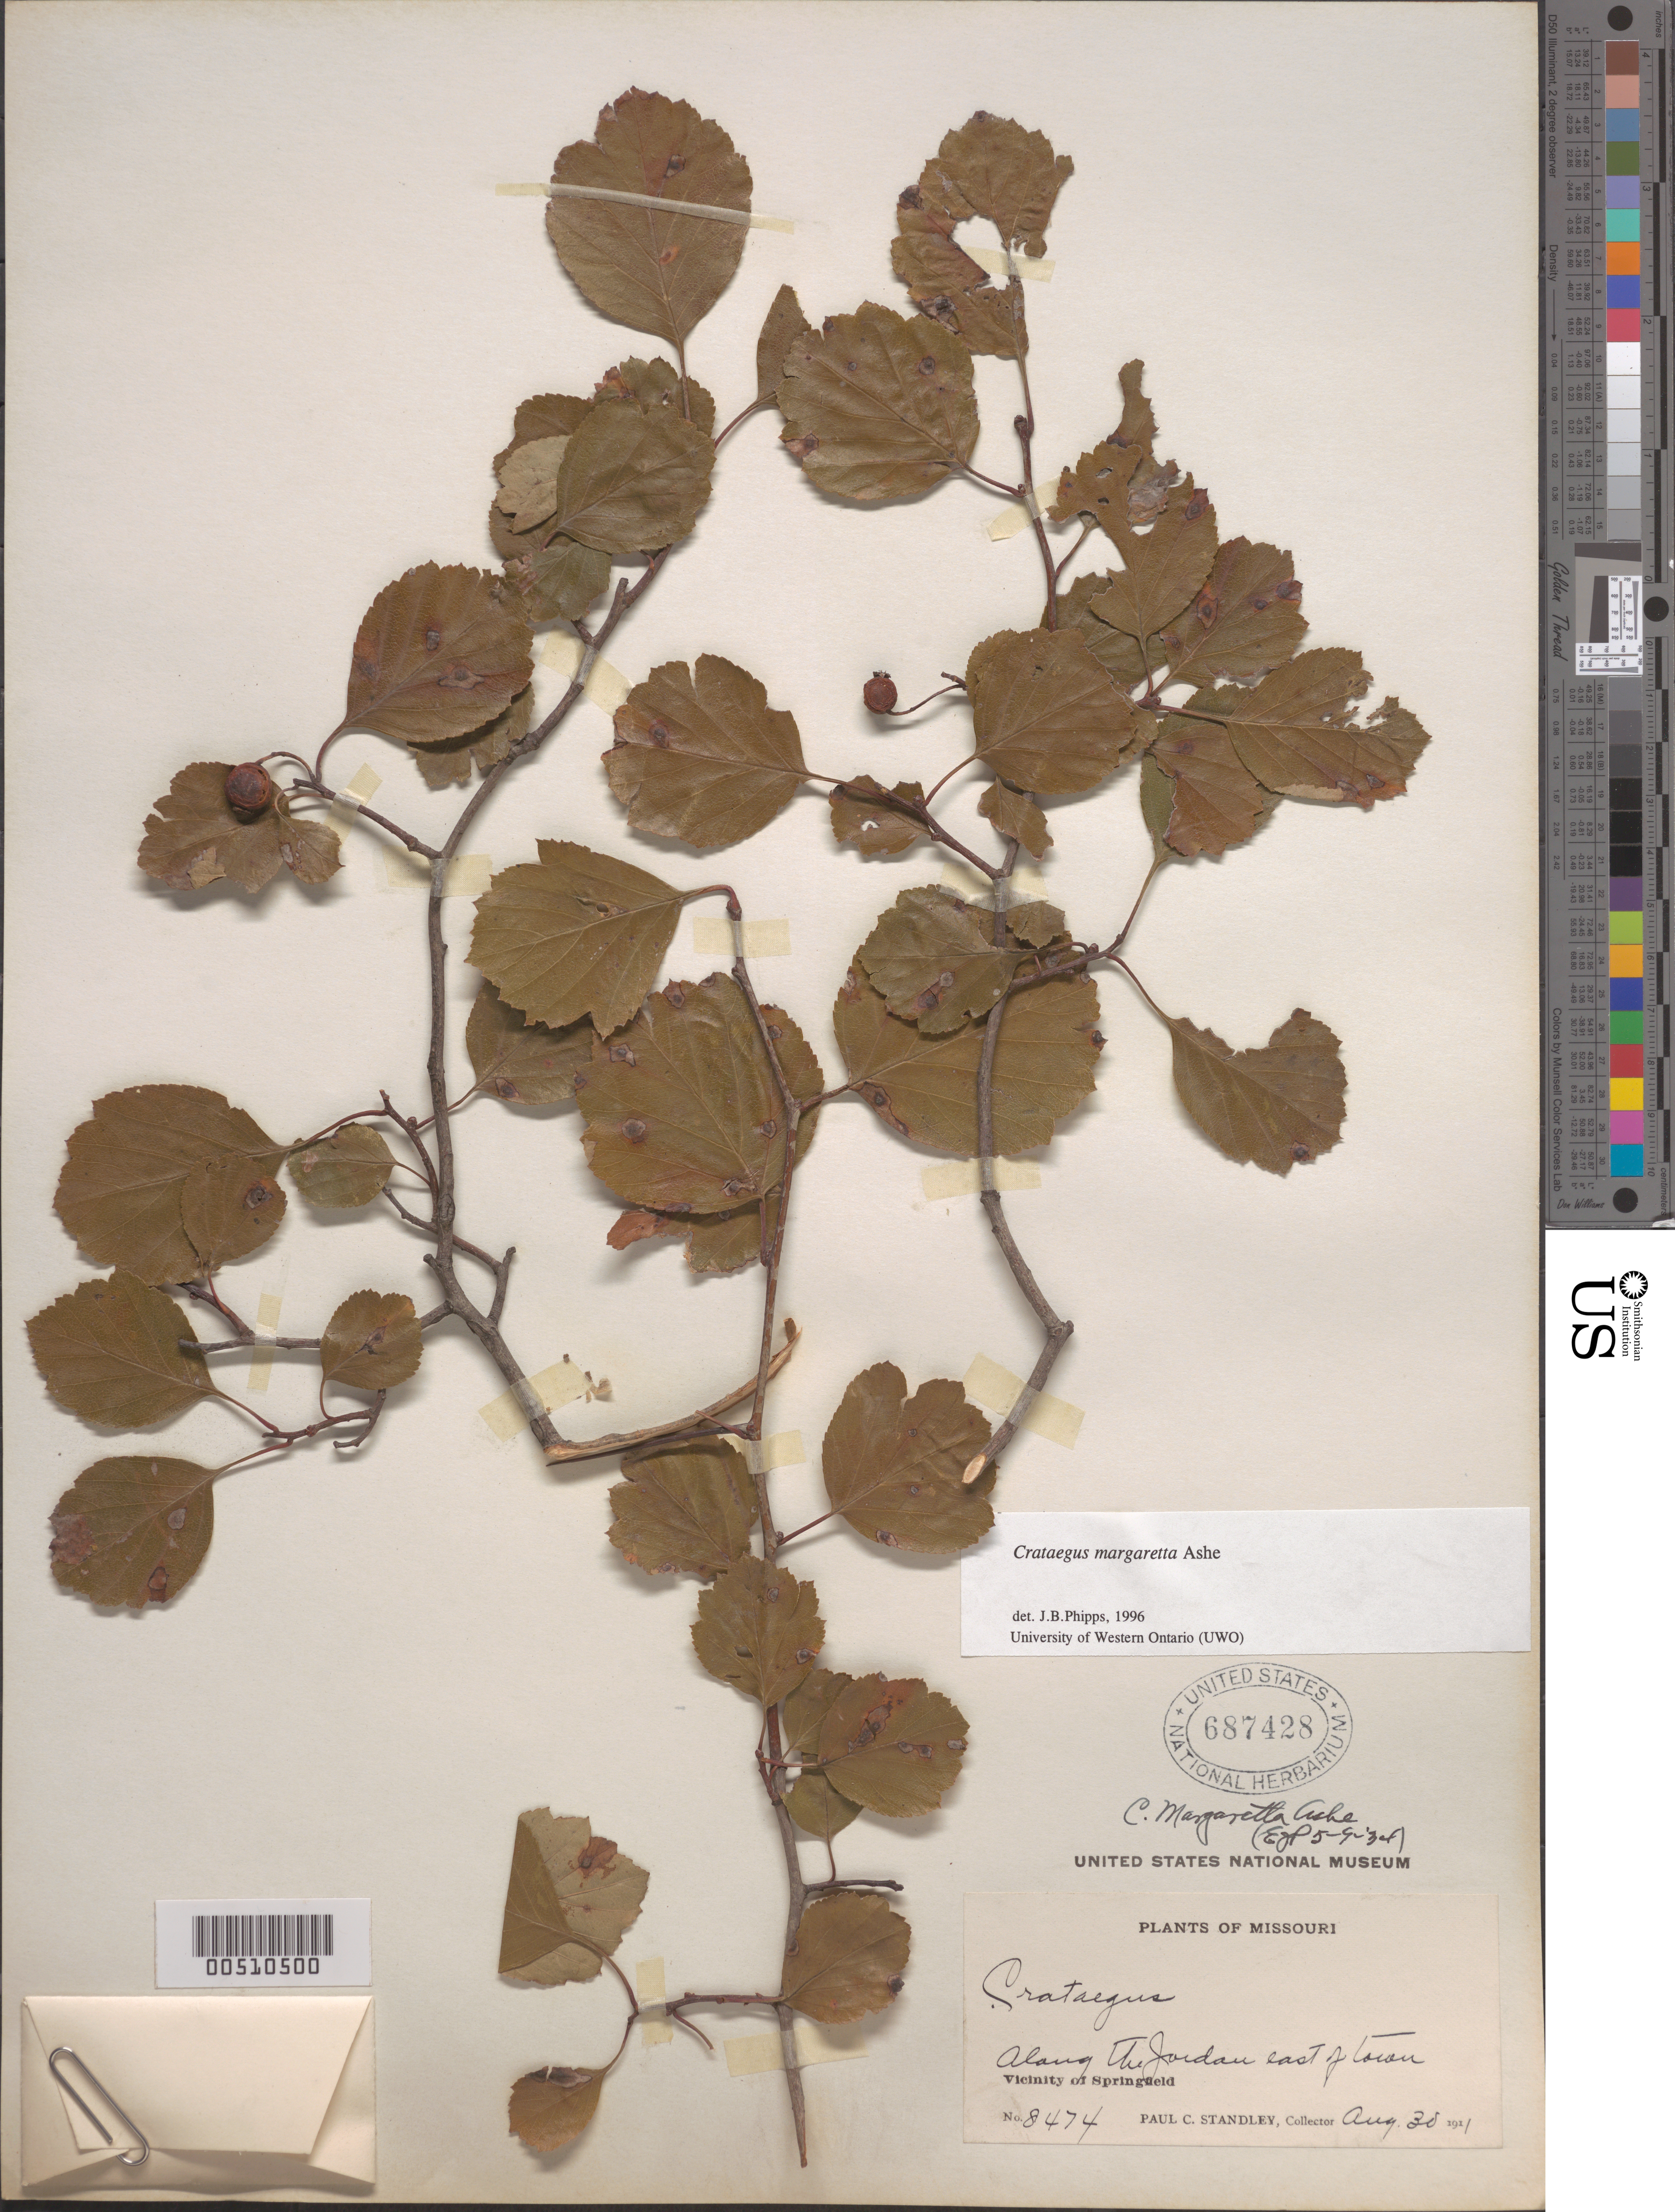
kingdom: Plantae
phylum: Tracheophyta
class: Magnoliopsida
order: Rosales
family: Rosaceae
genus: Crataegus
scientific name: Crataegus margarettae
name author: Ashe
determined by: Palmer, E. J.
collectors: P. C. Standley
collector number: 8474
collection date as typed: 30 Aug 1911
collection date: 1911-08-30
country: United States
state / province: Missouri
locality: Along the Jordan E of Springfield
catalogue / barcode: US 687428